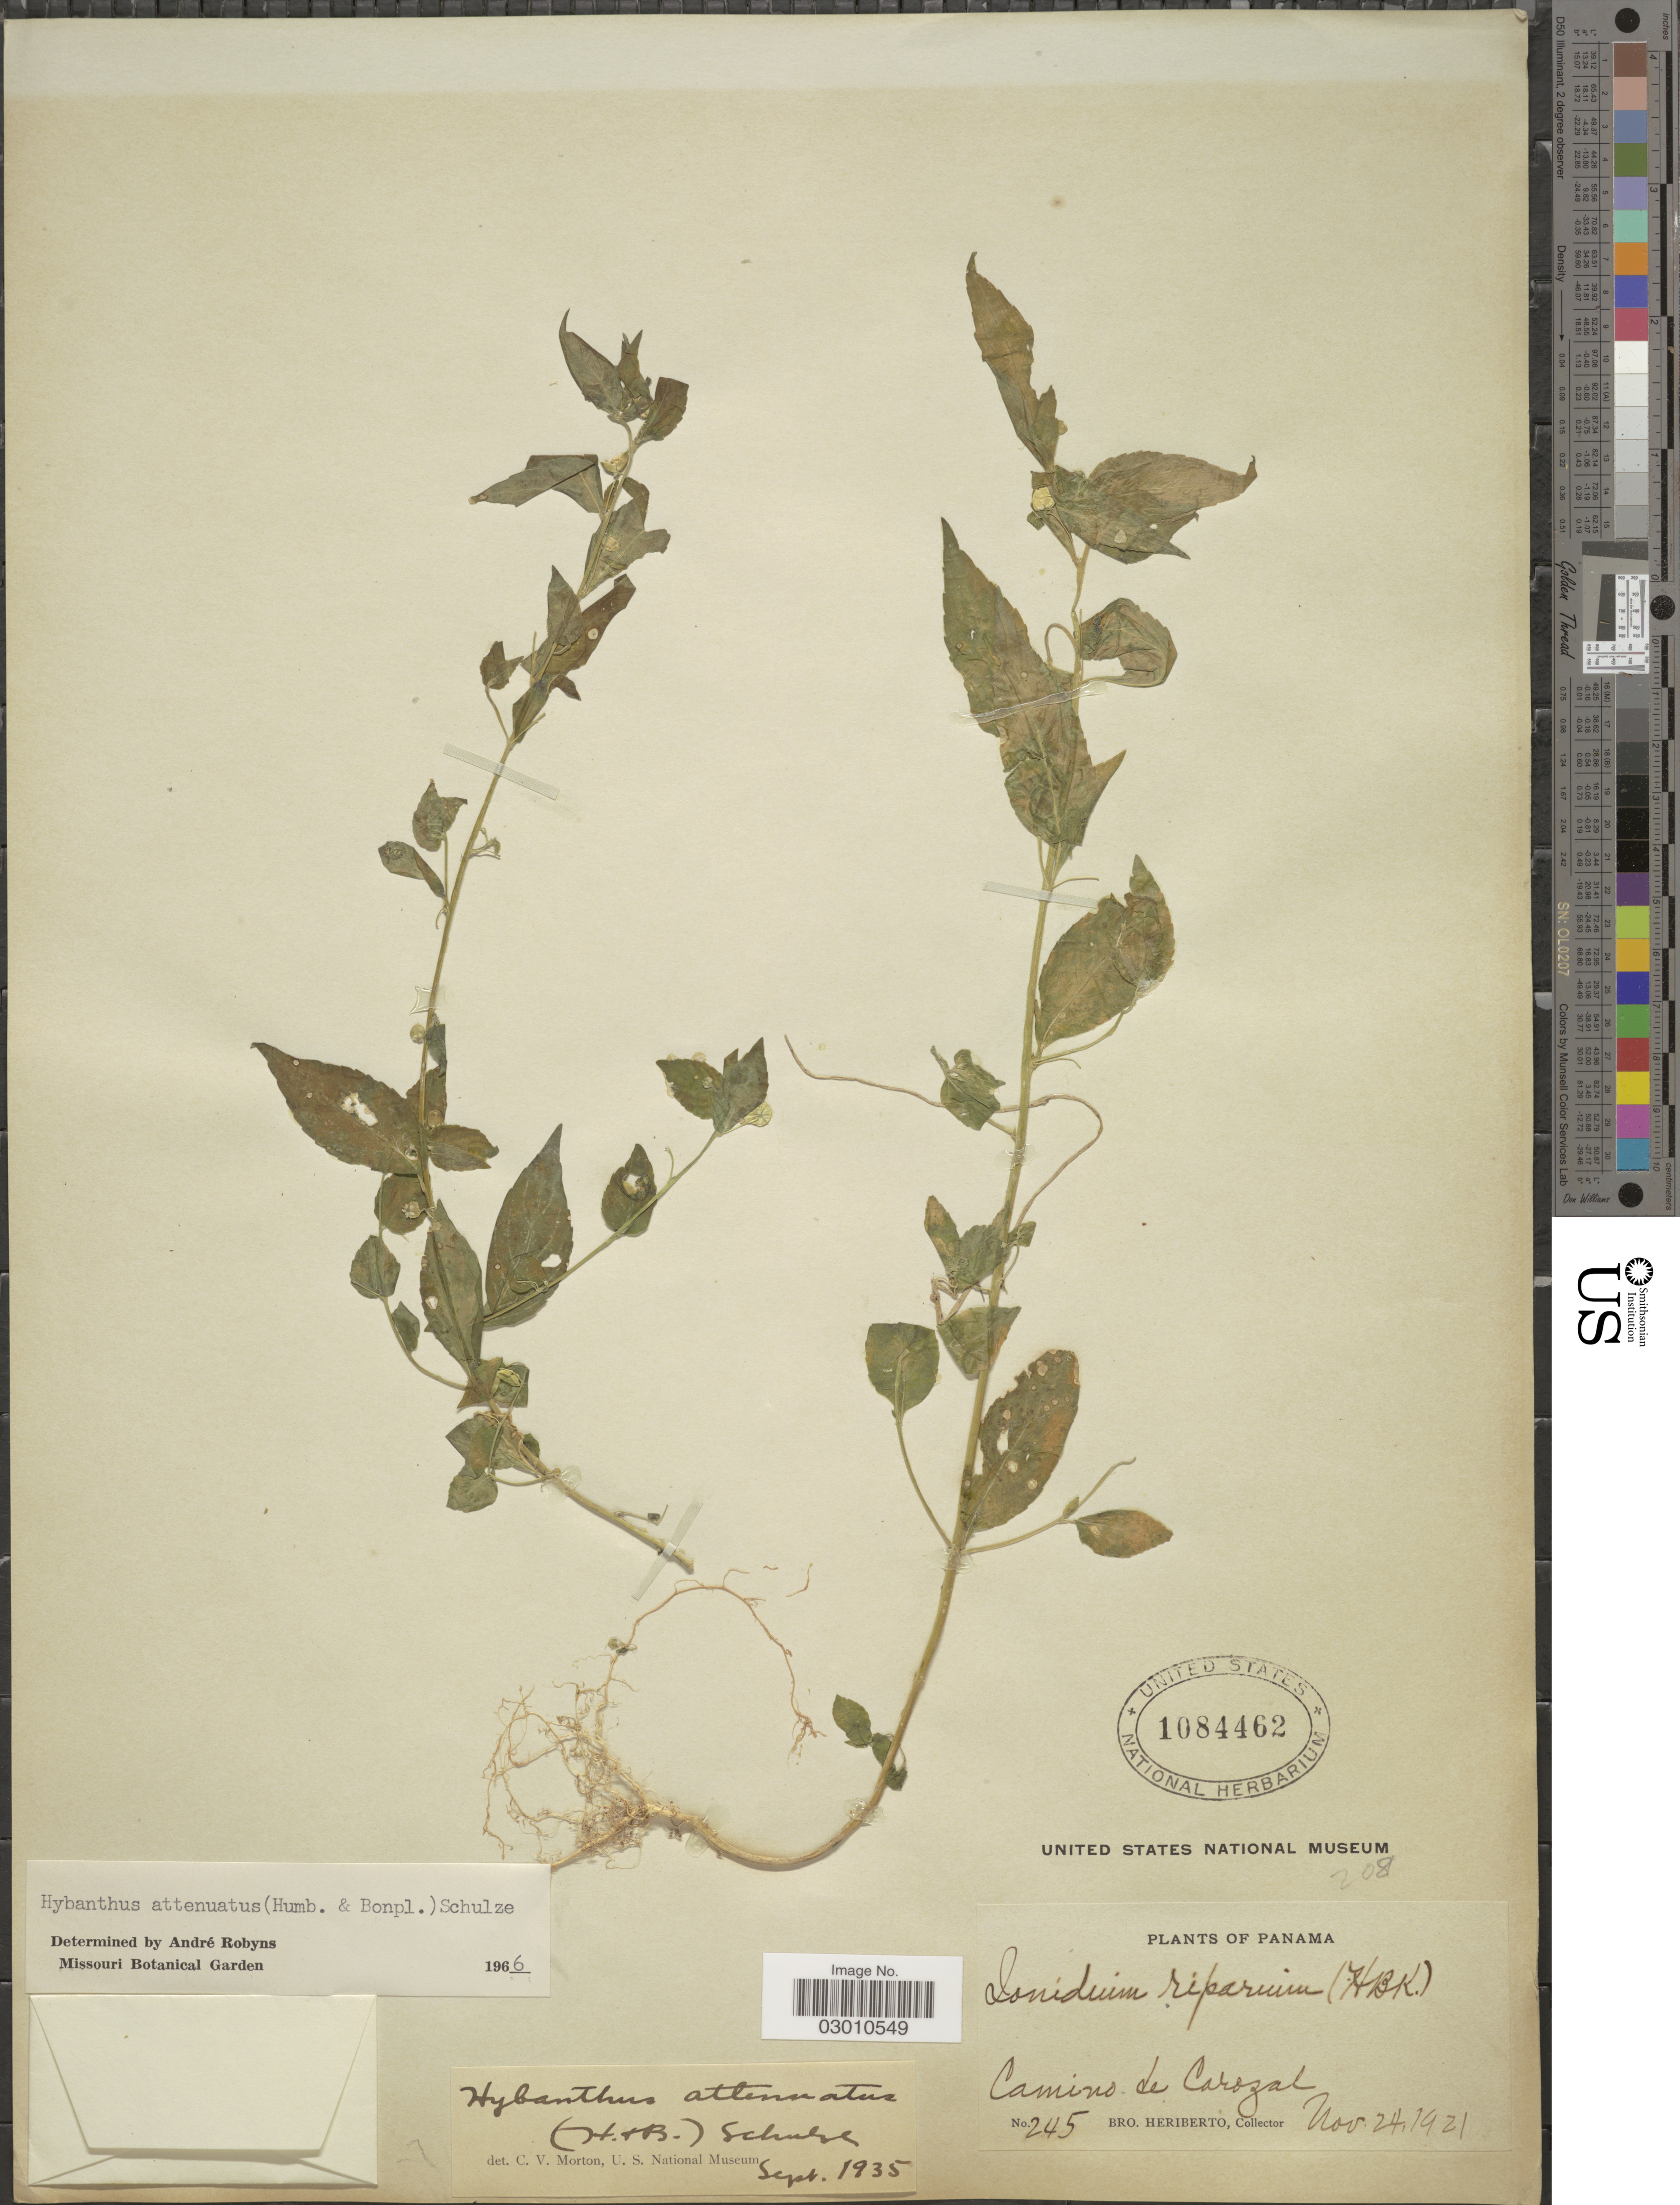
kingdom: Plantae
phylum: Tracheophyta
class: Magnoliopsida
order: Malpighiales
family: Violaceae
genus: Pombalia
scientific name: Pombalia attenuata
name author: (Humb. & Bonpl. ex Willd.) Paula-Souza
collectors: B. Heriberto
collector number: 245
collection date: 1921-11-24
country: Panama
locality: Camino de Carozal.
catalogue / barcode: US 1084462